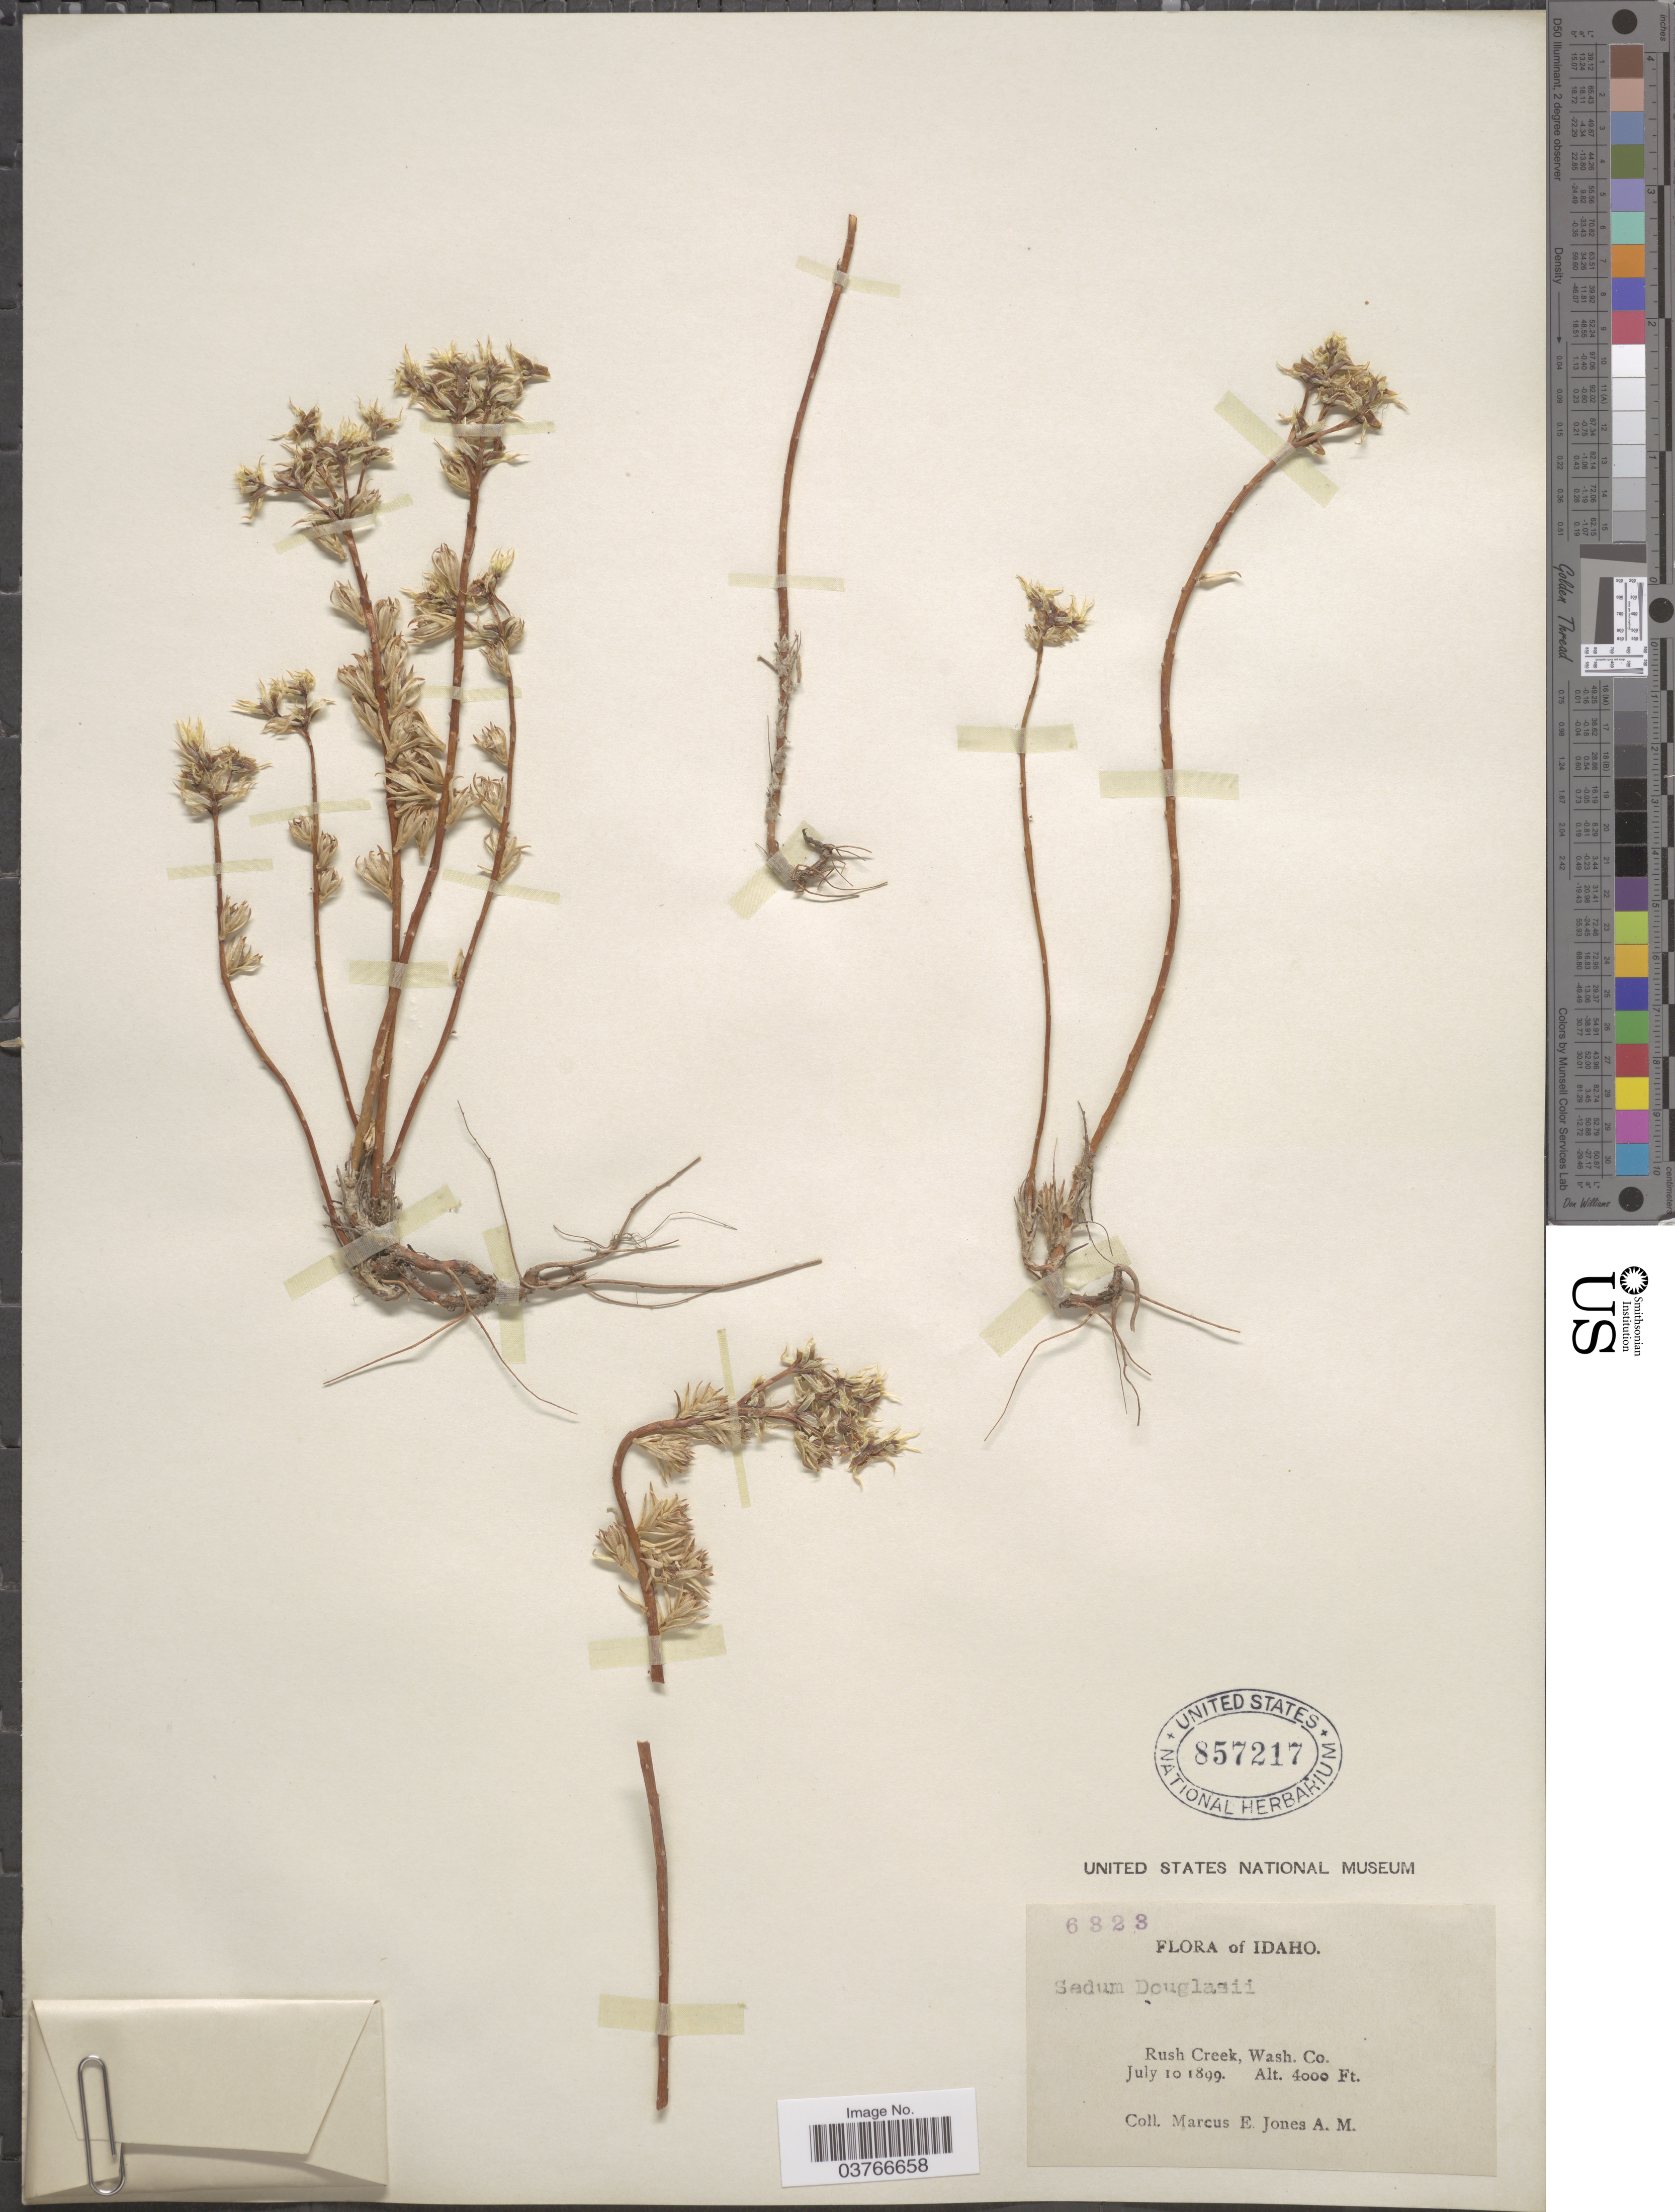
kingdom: Plantae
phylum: Tracheophyta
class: Magnoliopsida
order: Saxifragales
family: Crassulaceae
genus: Sedum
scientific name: Sedum stenopetalum var. stenopetalum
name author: Pursh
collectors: M. E. Jones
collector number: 6323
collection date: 1899-07-10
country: United States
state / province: Idaho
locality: Rush Creek, Wash. Co.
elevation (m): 1219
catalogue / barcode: US 857217